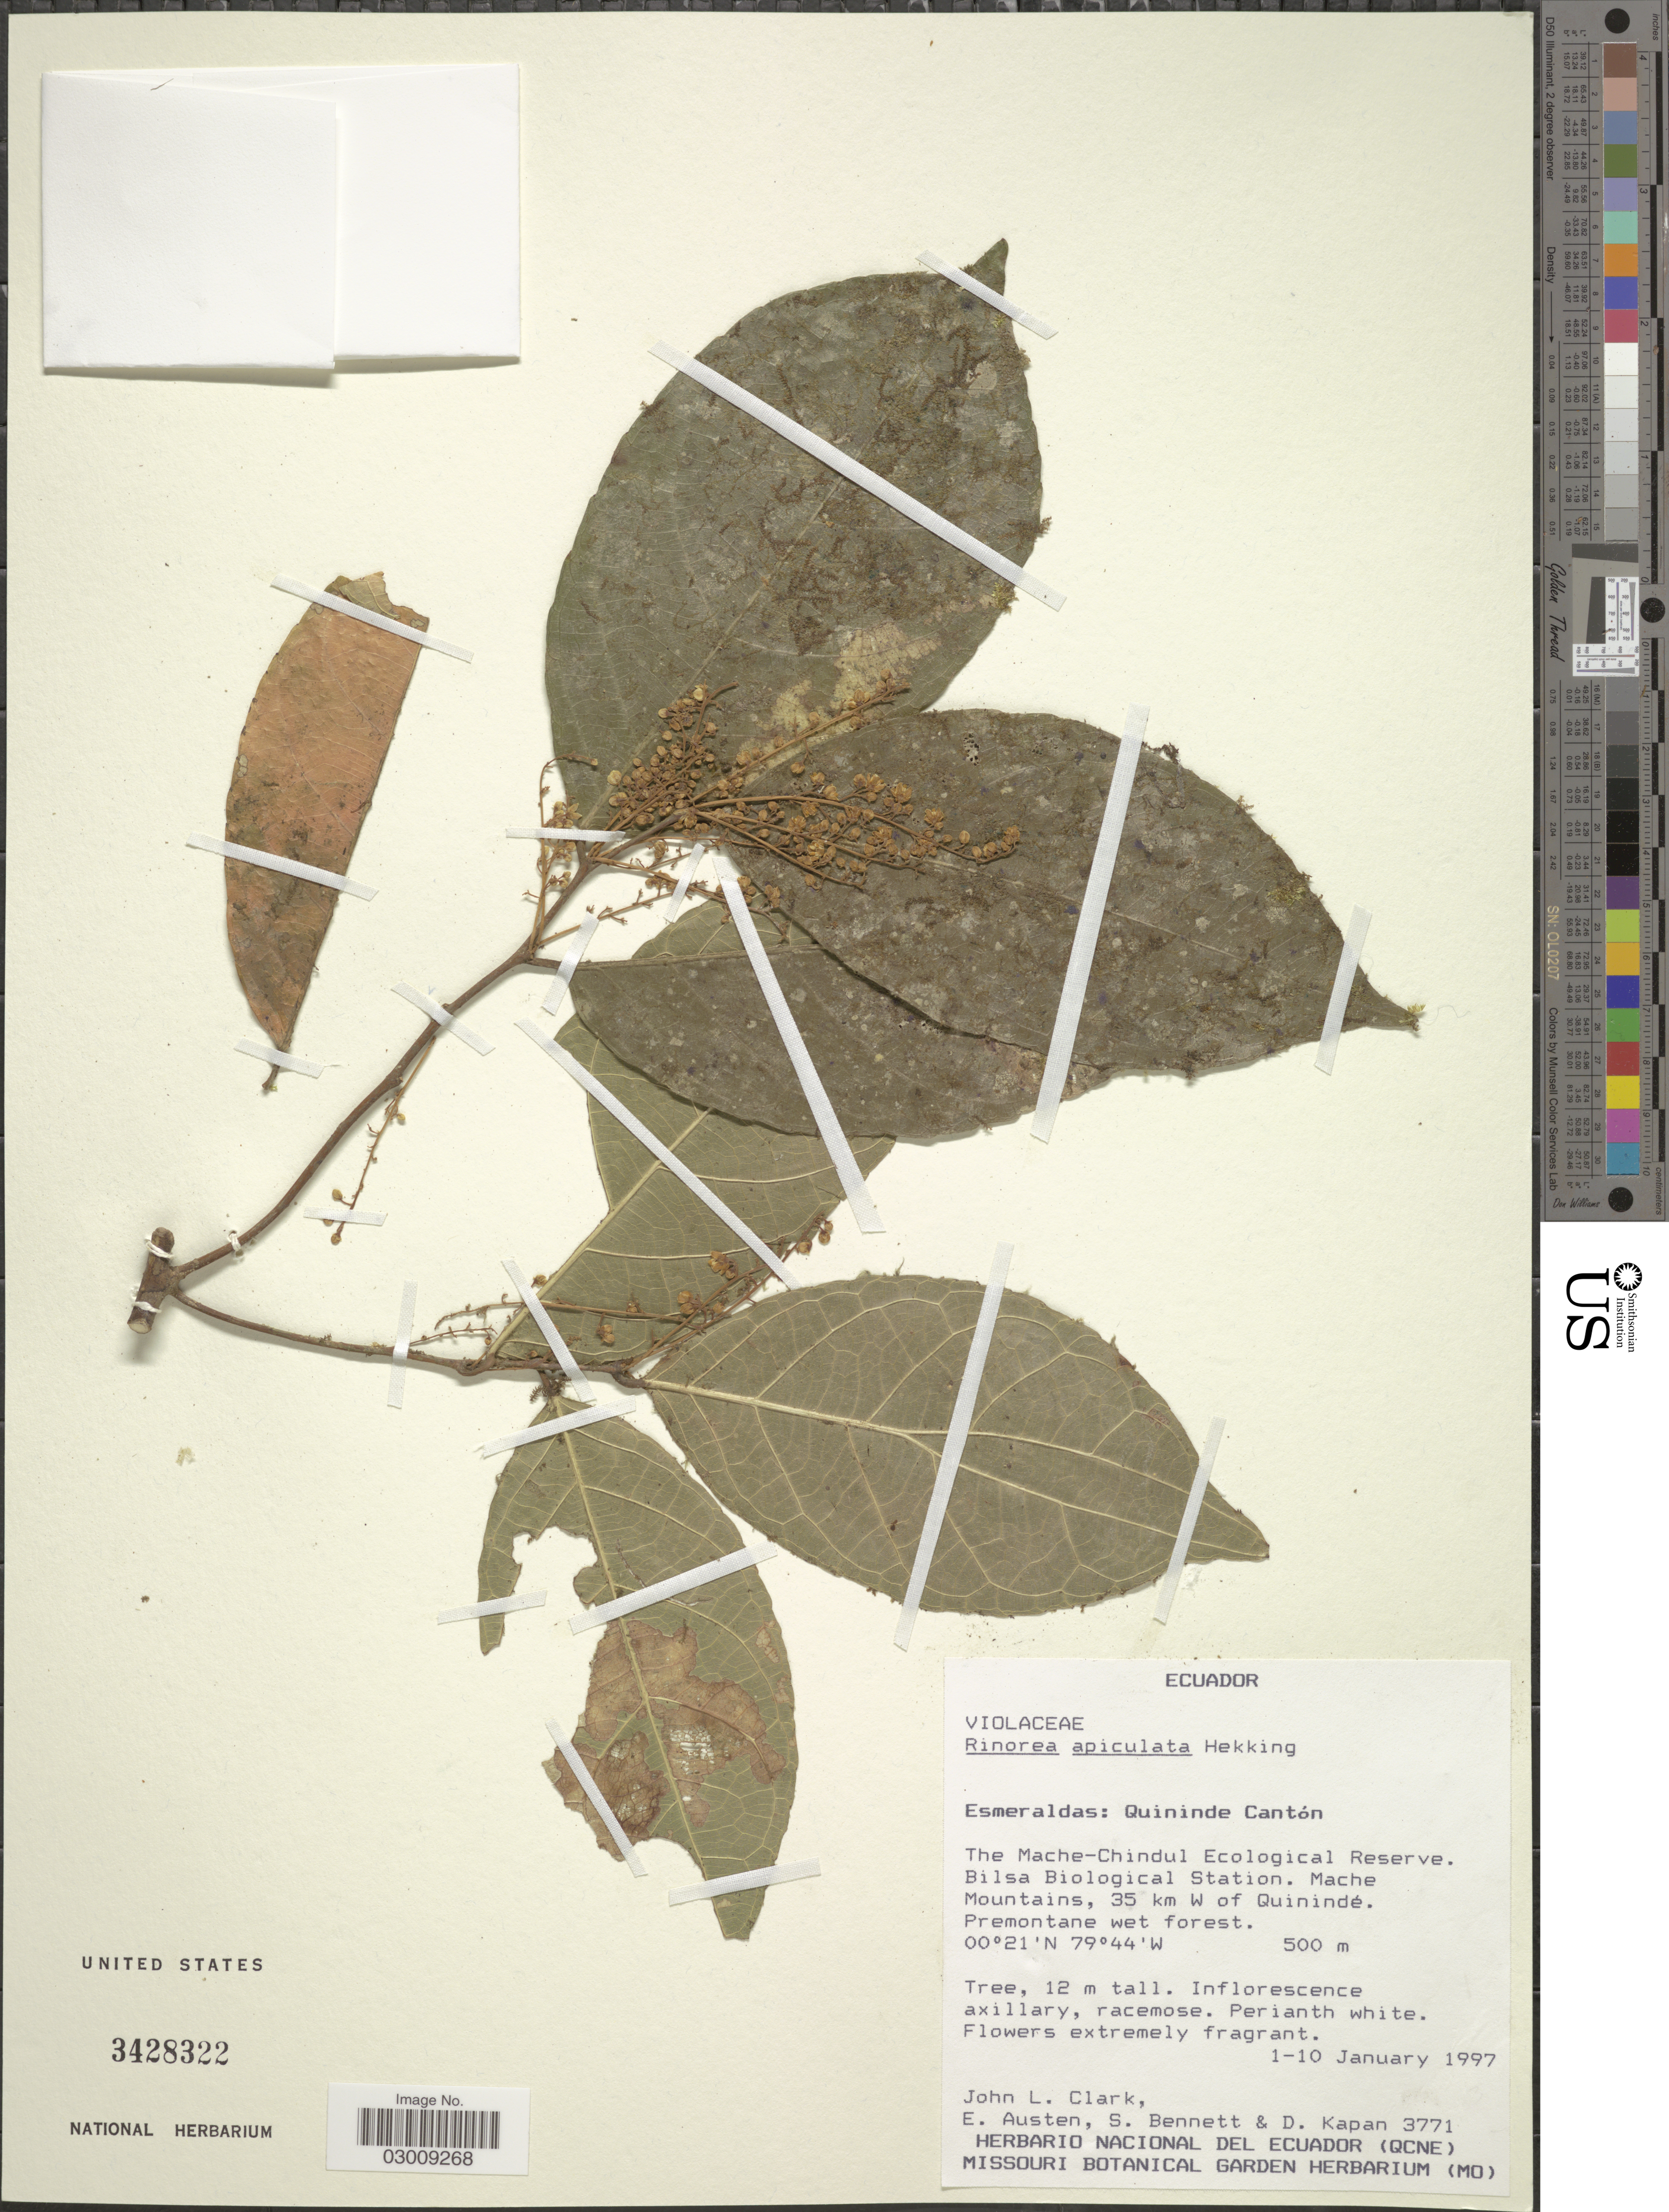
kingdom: Plantae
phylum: Tracheophyta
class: Magnoliopsida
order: Malpighiales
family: Violaceae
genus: Bribria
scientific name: Bribria apiculata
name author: (Hekking) Wahlert & H.E. Ballard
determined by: Hoyos-Gomez, S. E.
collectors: J. L. Clark, E. Austen, S. Bennett & D. Kapan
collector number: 3771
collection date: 1997-01-01/1997-01-10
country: Ecuador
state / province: Esmeraldas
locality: Quininde Cantón. The Mache-Chindul Ecological Reserve. Bilsa Biological Station. Mache Mountains, 35 km W of Quinindé.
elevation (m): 500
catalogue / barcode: US 3428322